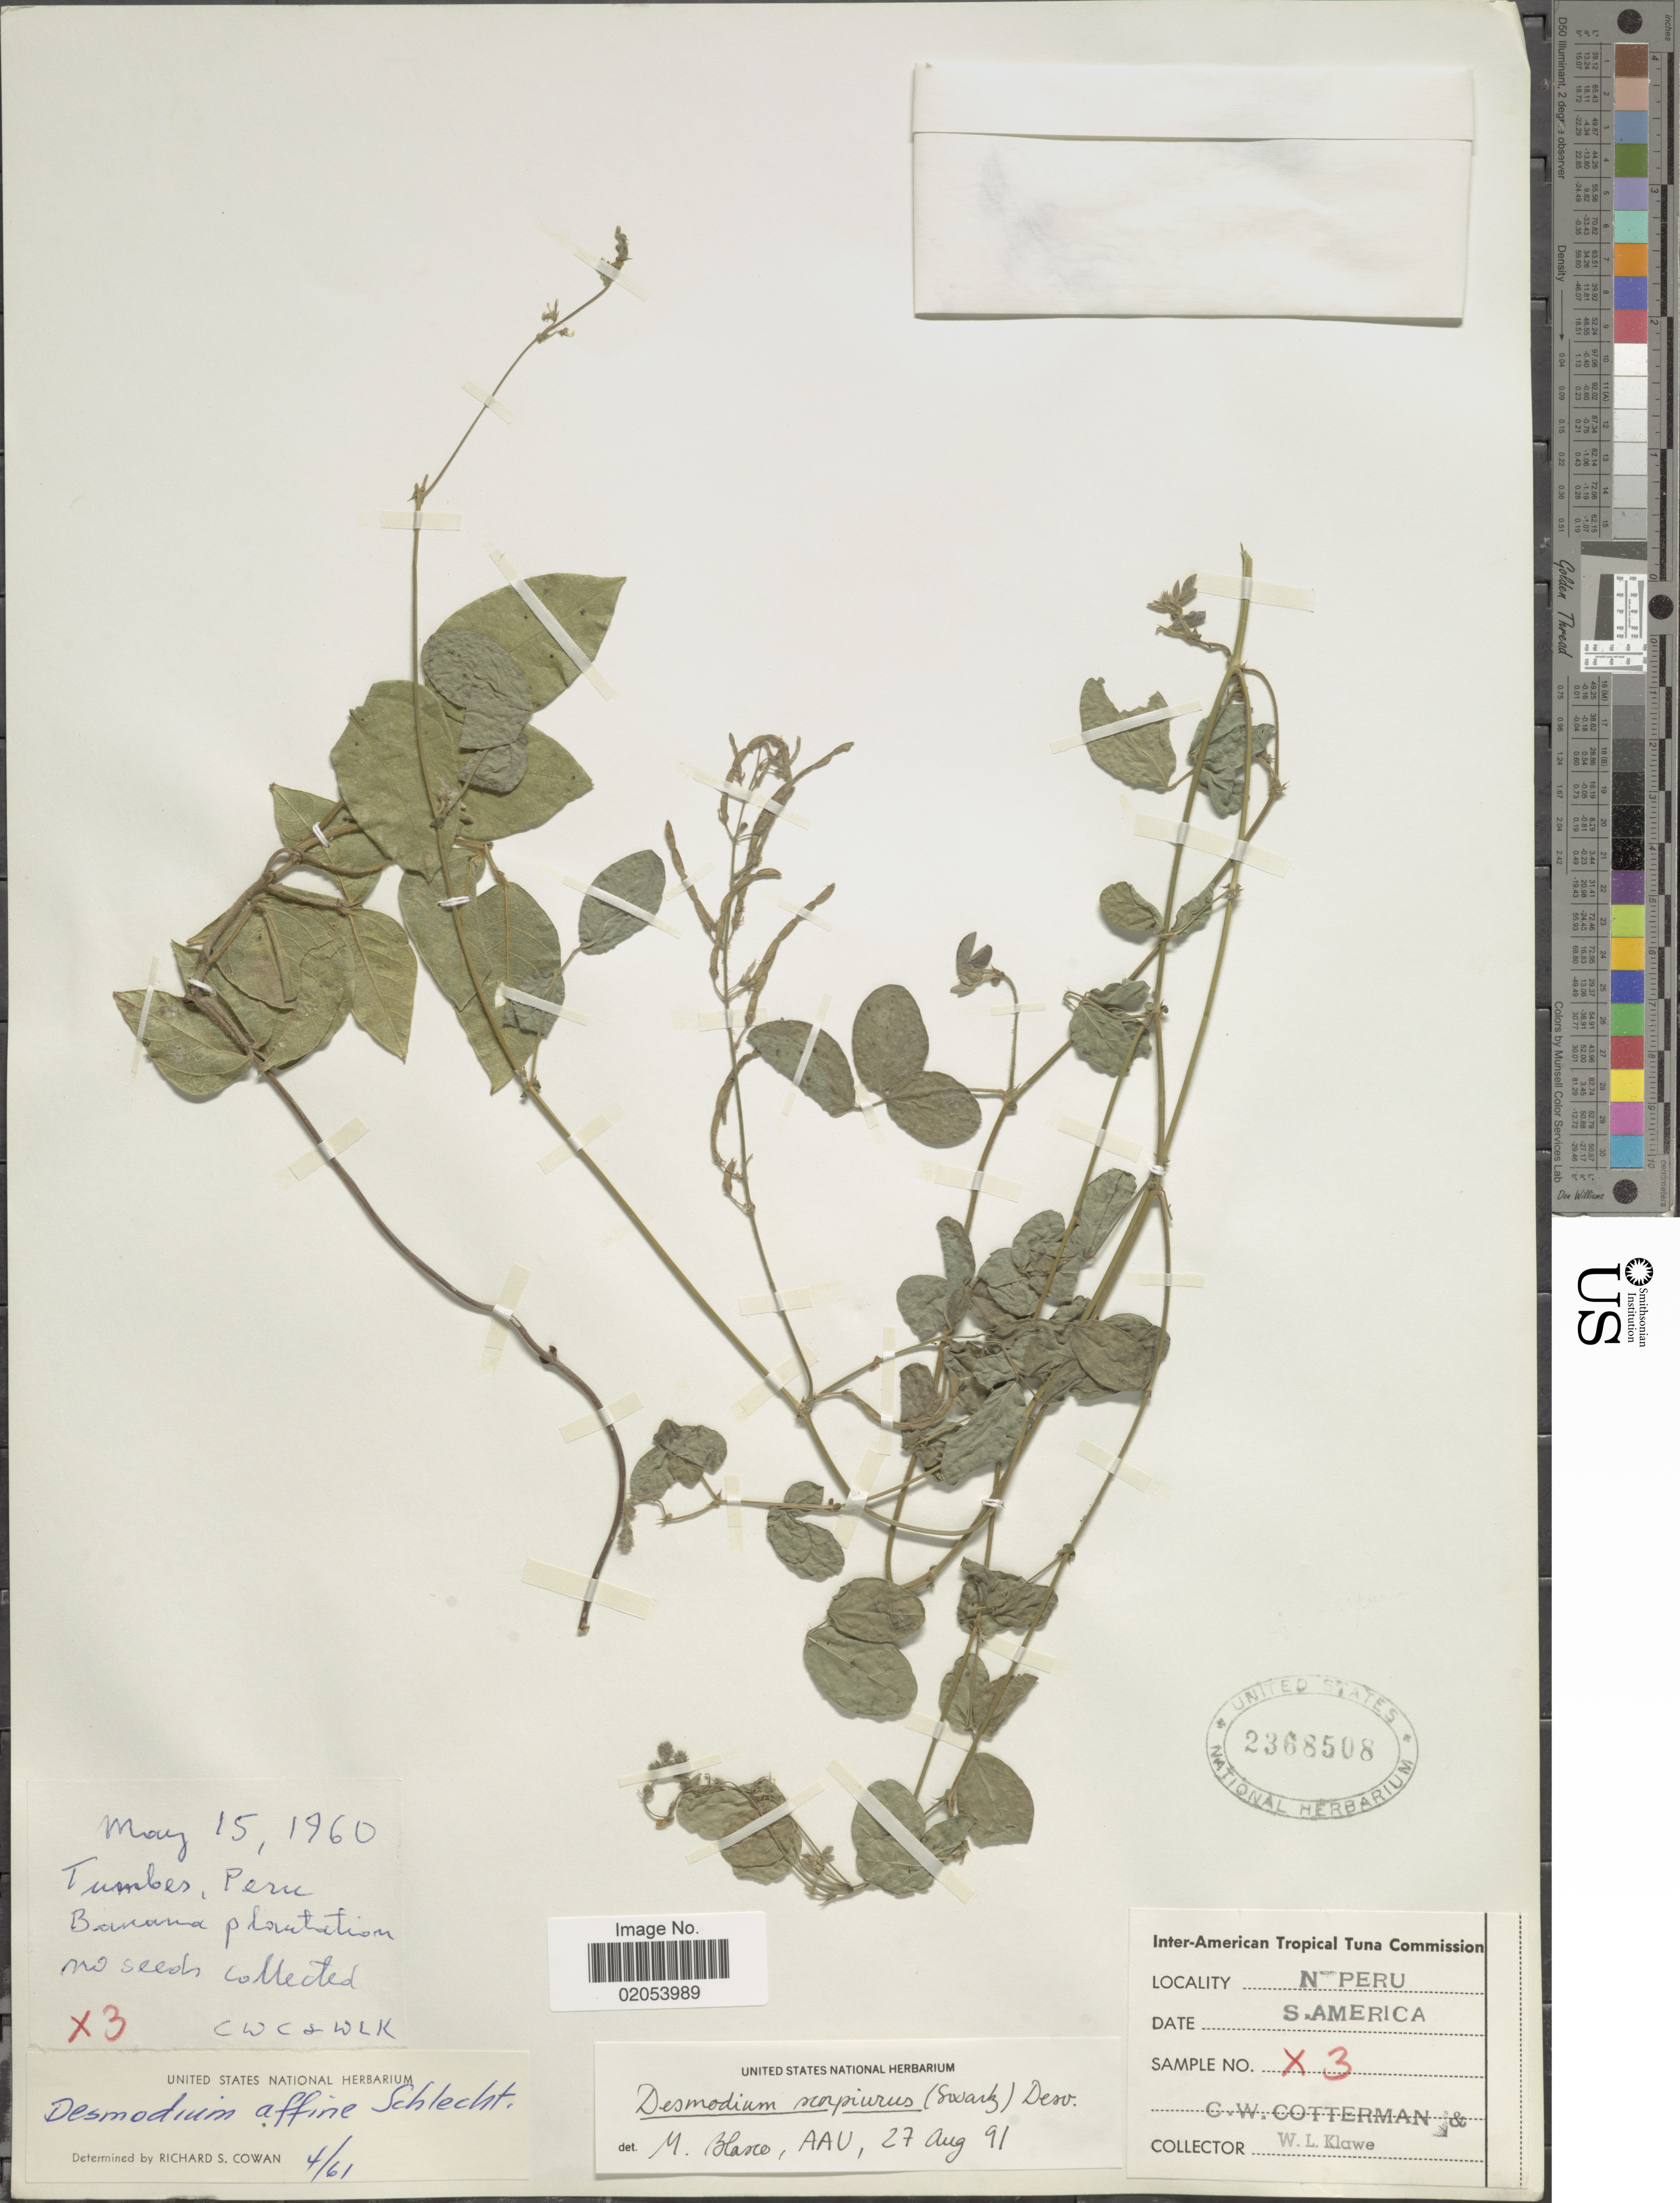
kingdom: Plantae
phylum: Tracheophyta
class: Magnoliopsida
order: Fabales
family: Fabaceae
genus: Desmodium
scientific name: Desmodium scorpiurus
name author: (Sw.) Desv. ex DC.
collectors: C. Cotterman & W. Klawe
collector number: x3?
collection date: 1960-05-15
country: Peru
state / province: Tumbes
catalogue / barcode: US 2368508